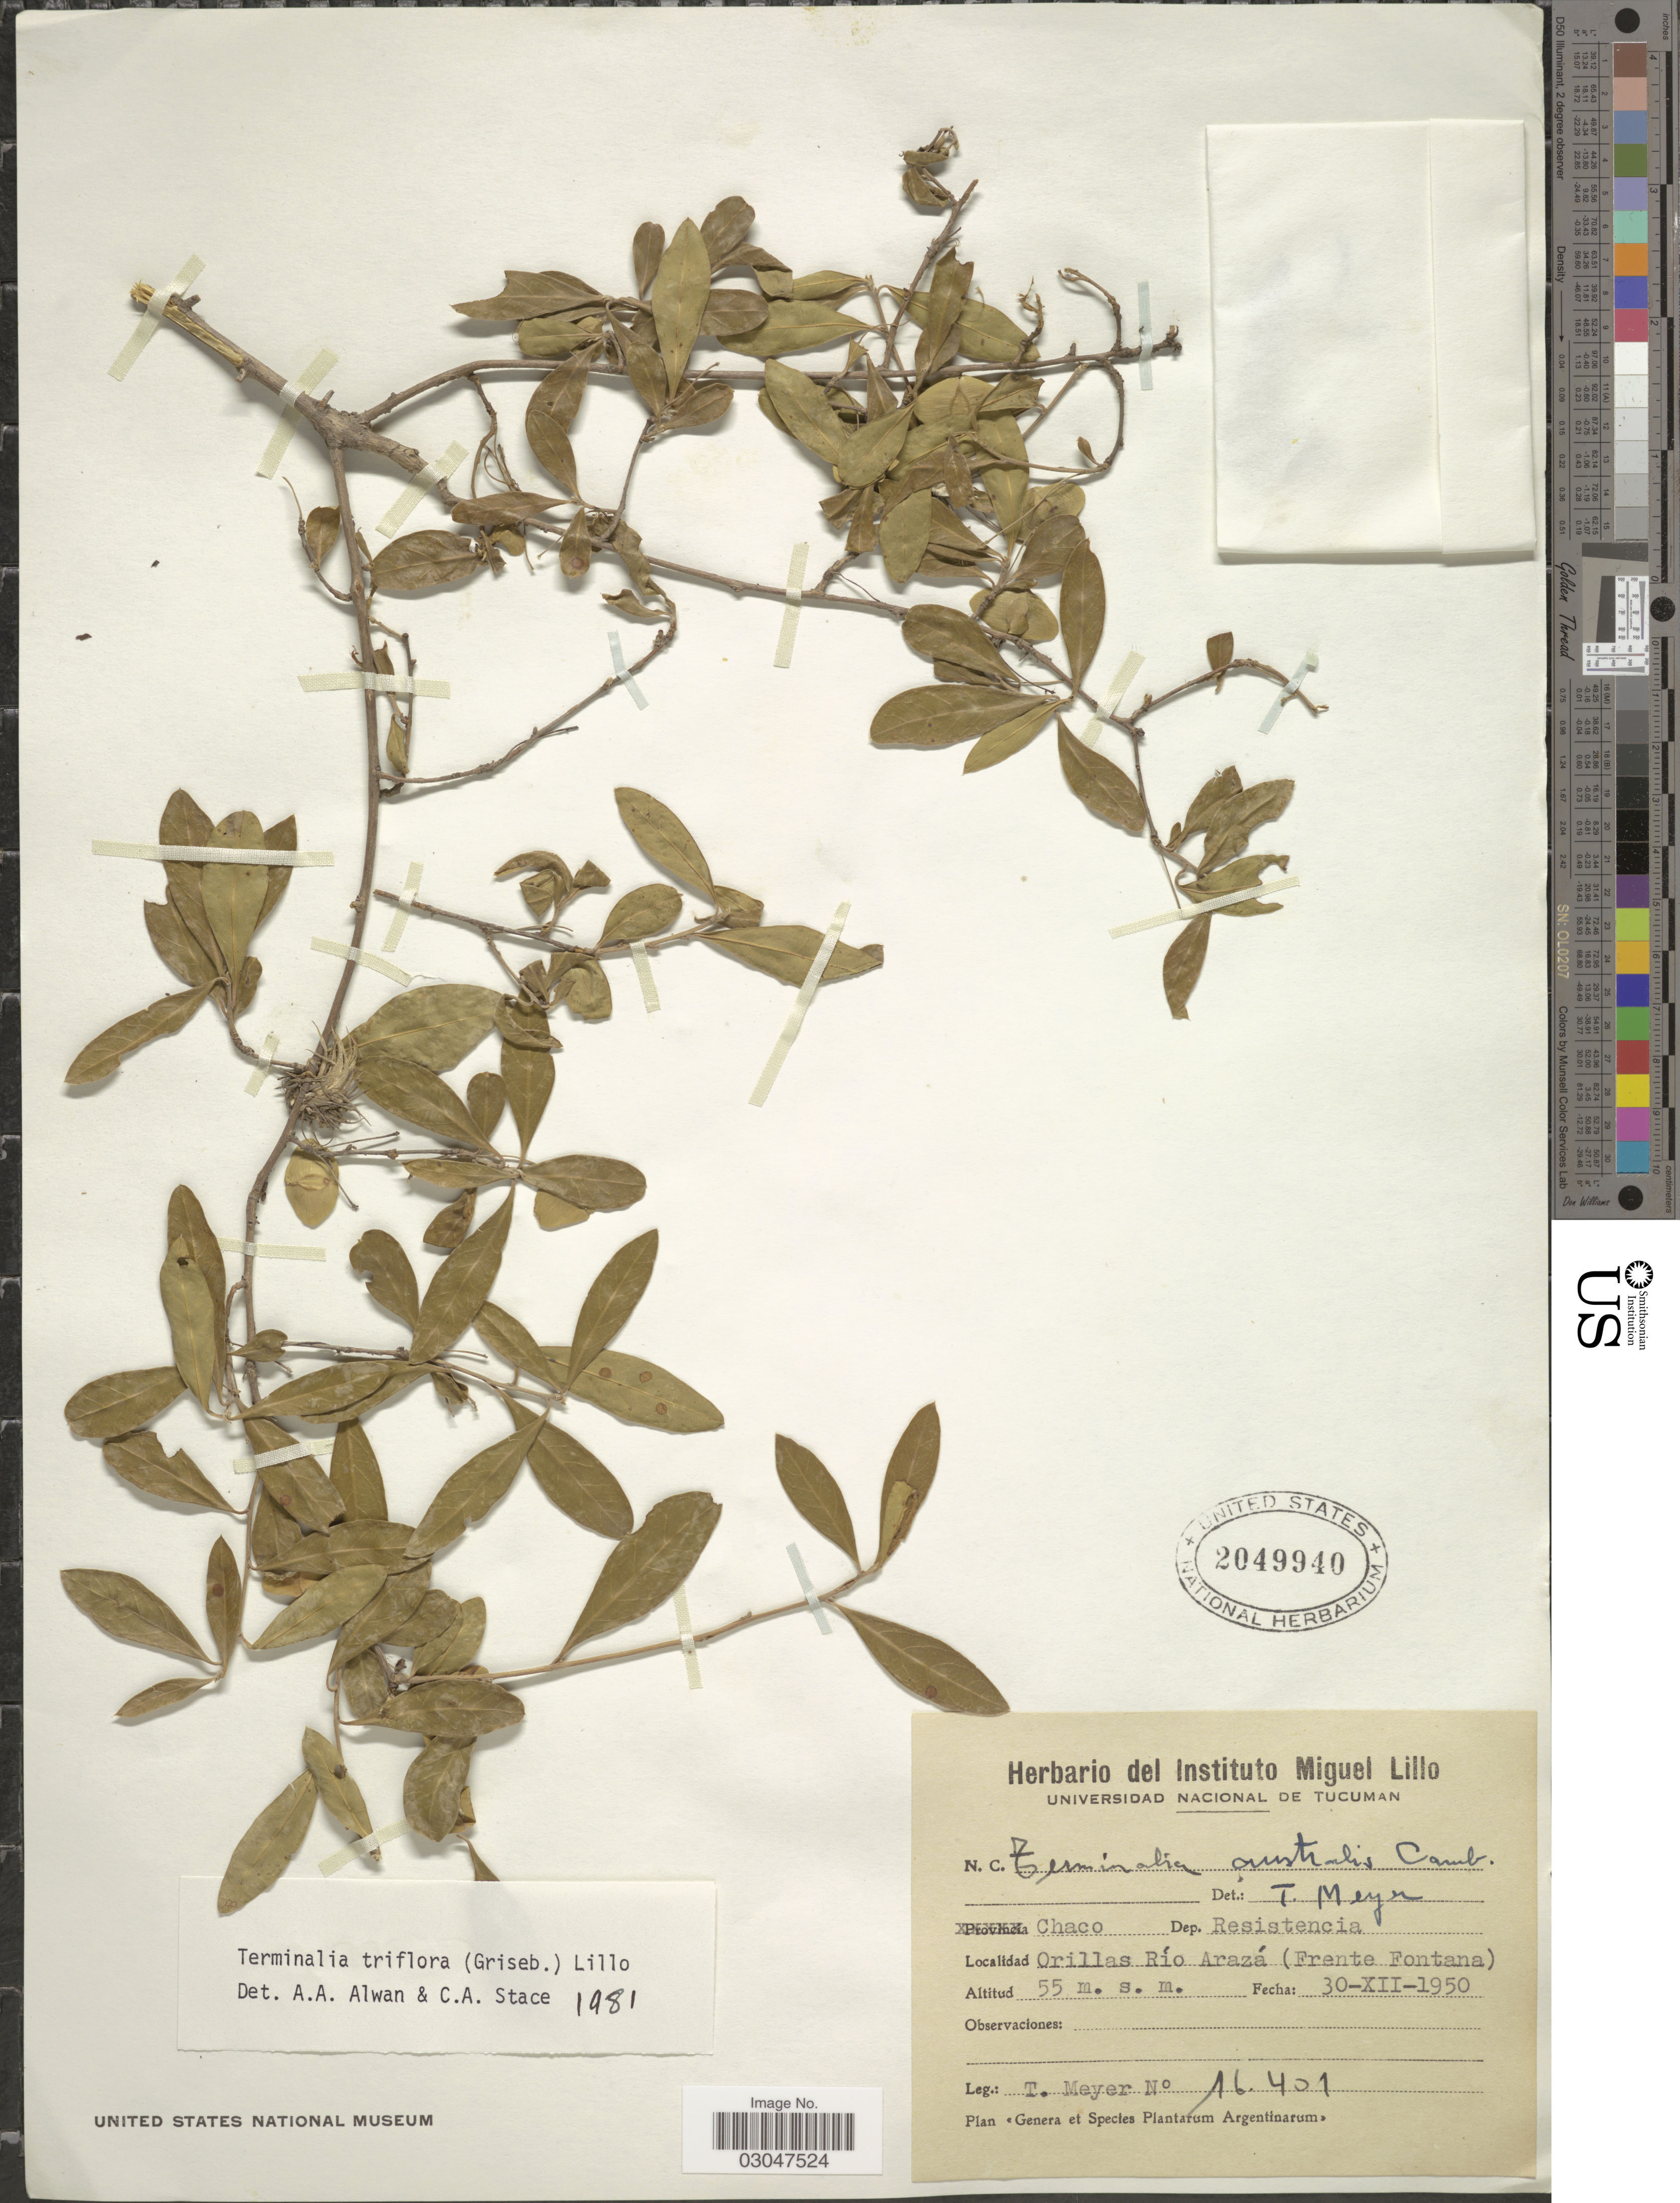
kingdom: Plantae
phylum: Tracheophyta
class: Magnoliopsida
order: Myrtales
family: Combretaceae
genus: Terminalia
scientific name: Terminalia triflora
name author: (Griseb.) Lillo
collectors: T. Meyer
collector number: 16401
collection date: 1950-12-30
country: Argentina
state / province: Chaco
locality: Dep. Resistencia. Orillas Río Arazá (Frente Fontana).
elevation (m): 55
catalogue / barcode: US 2049940